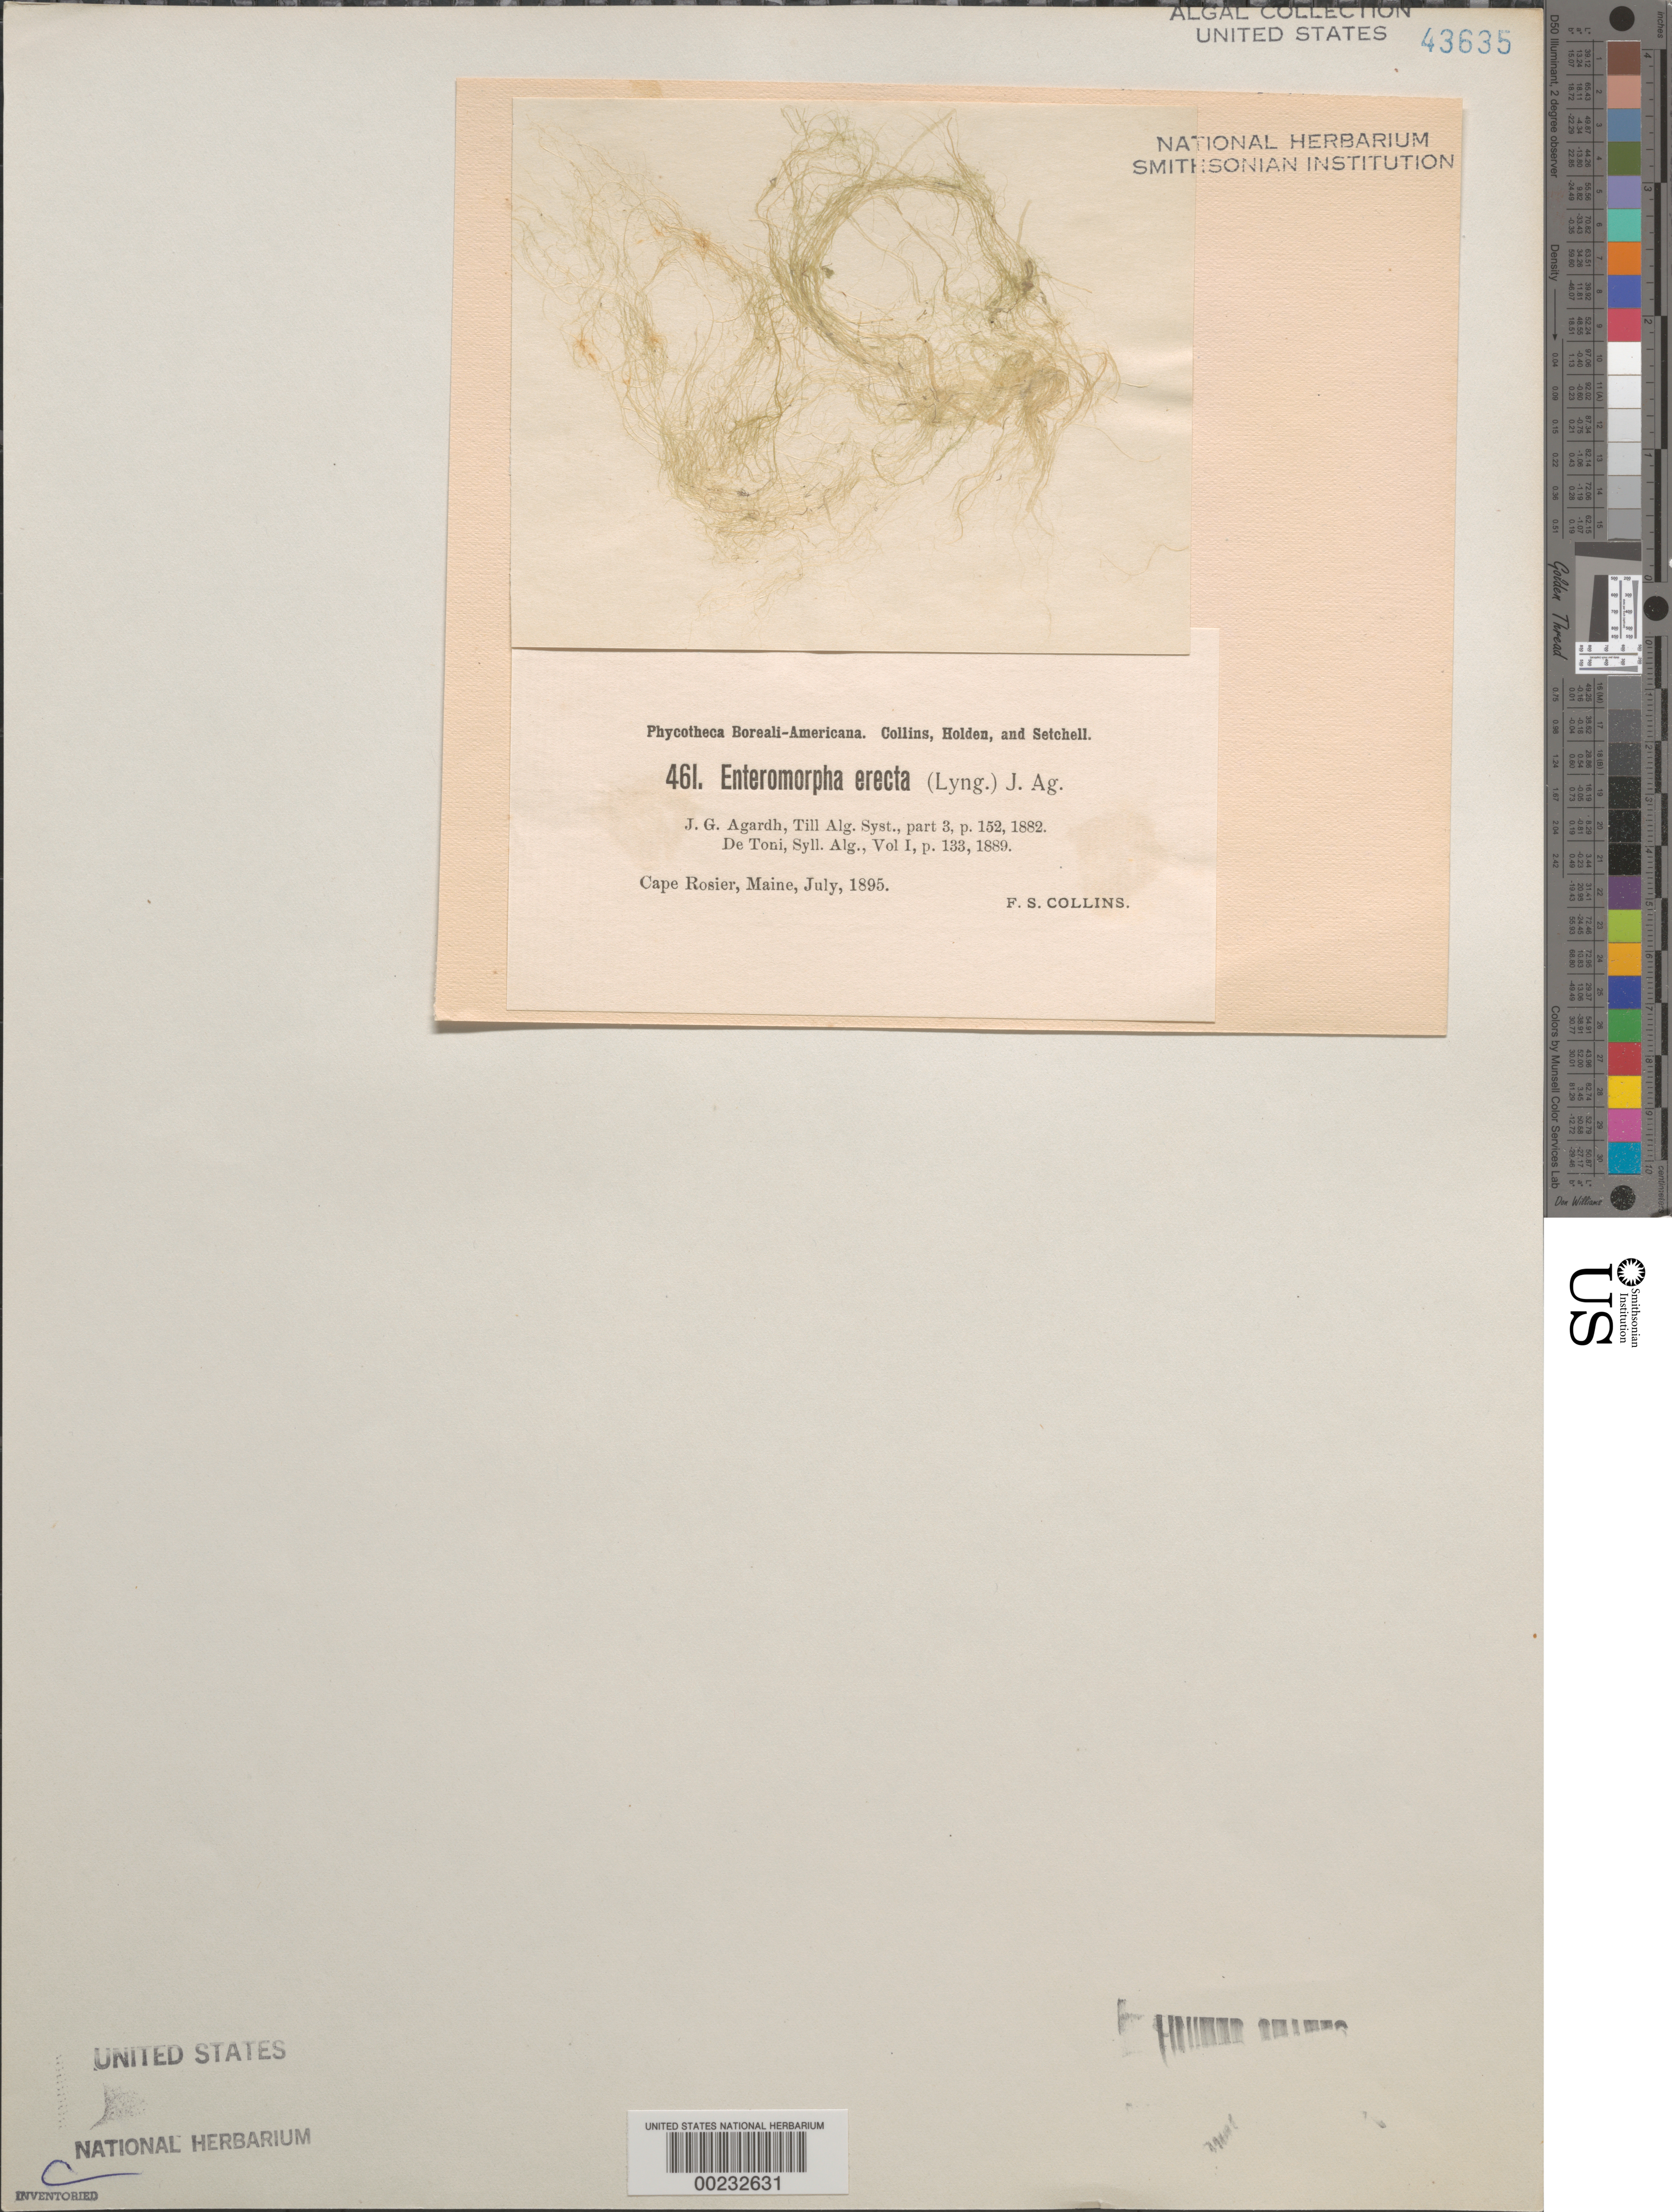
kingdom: Plantae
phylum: Chlorophyta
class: Ulvophyceae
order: Ulvales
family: Ulvaceae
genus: Ulva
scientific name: Ulva paradoxa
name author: C. Agardh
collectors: F. Collins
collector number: PB-A 461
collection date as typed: Jul 1895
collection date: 1895-07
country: United States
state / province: Maine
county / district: Hancock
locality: Cape Rosier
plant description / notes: Collins, Holden & Setchell, Phycotheca Boreali-Americana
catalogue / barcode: US 43635